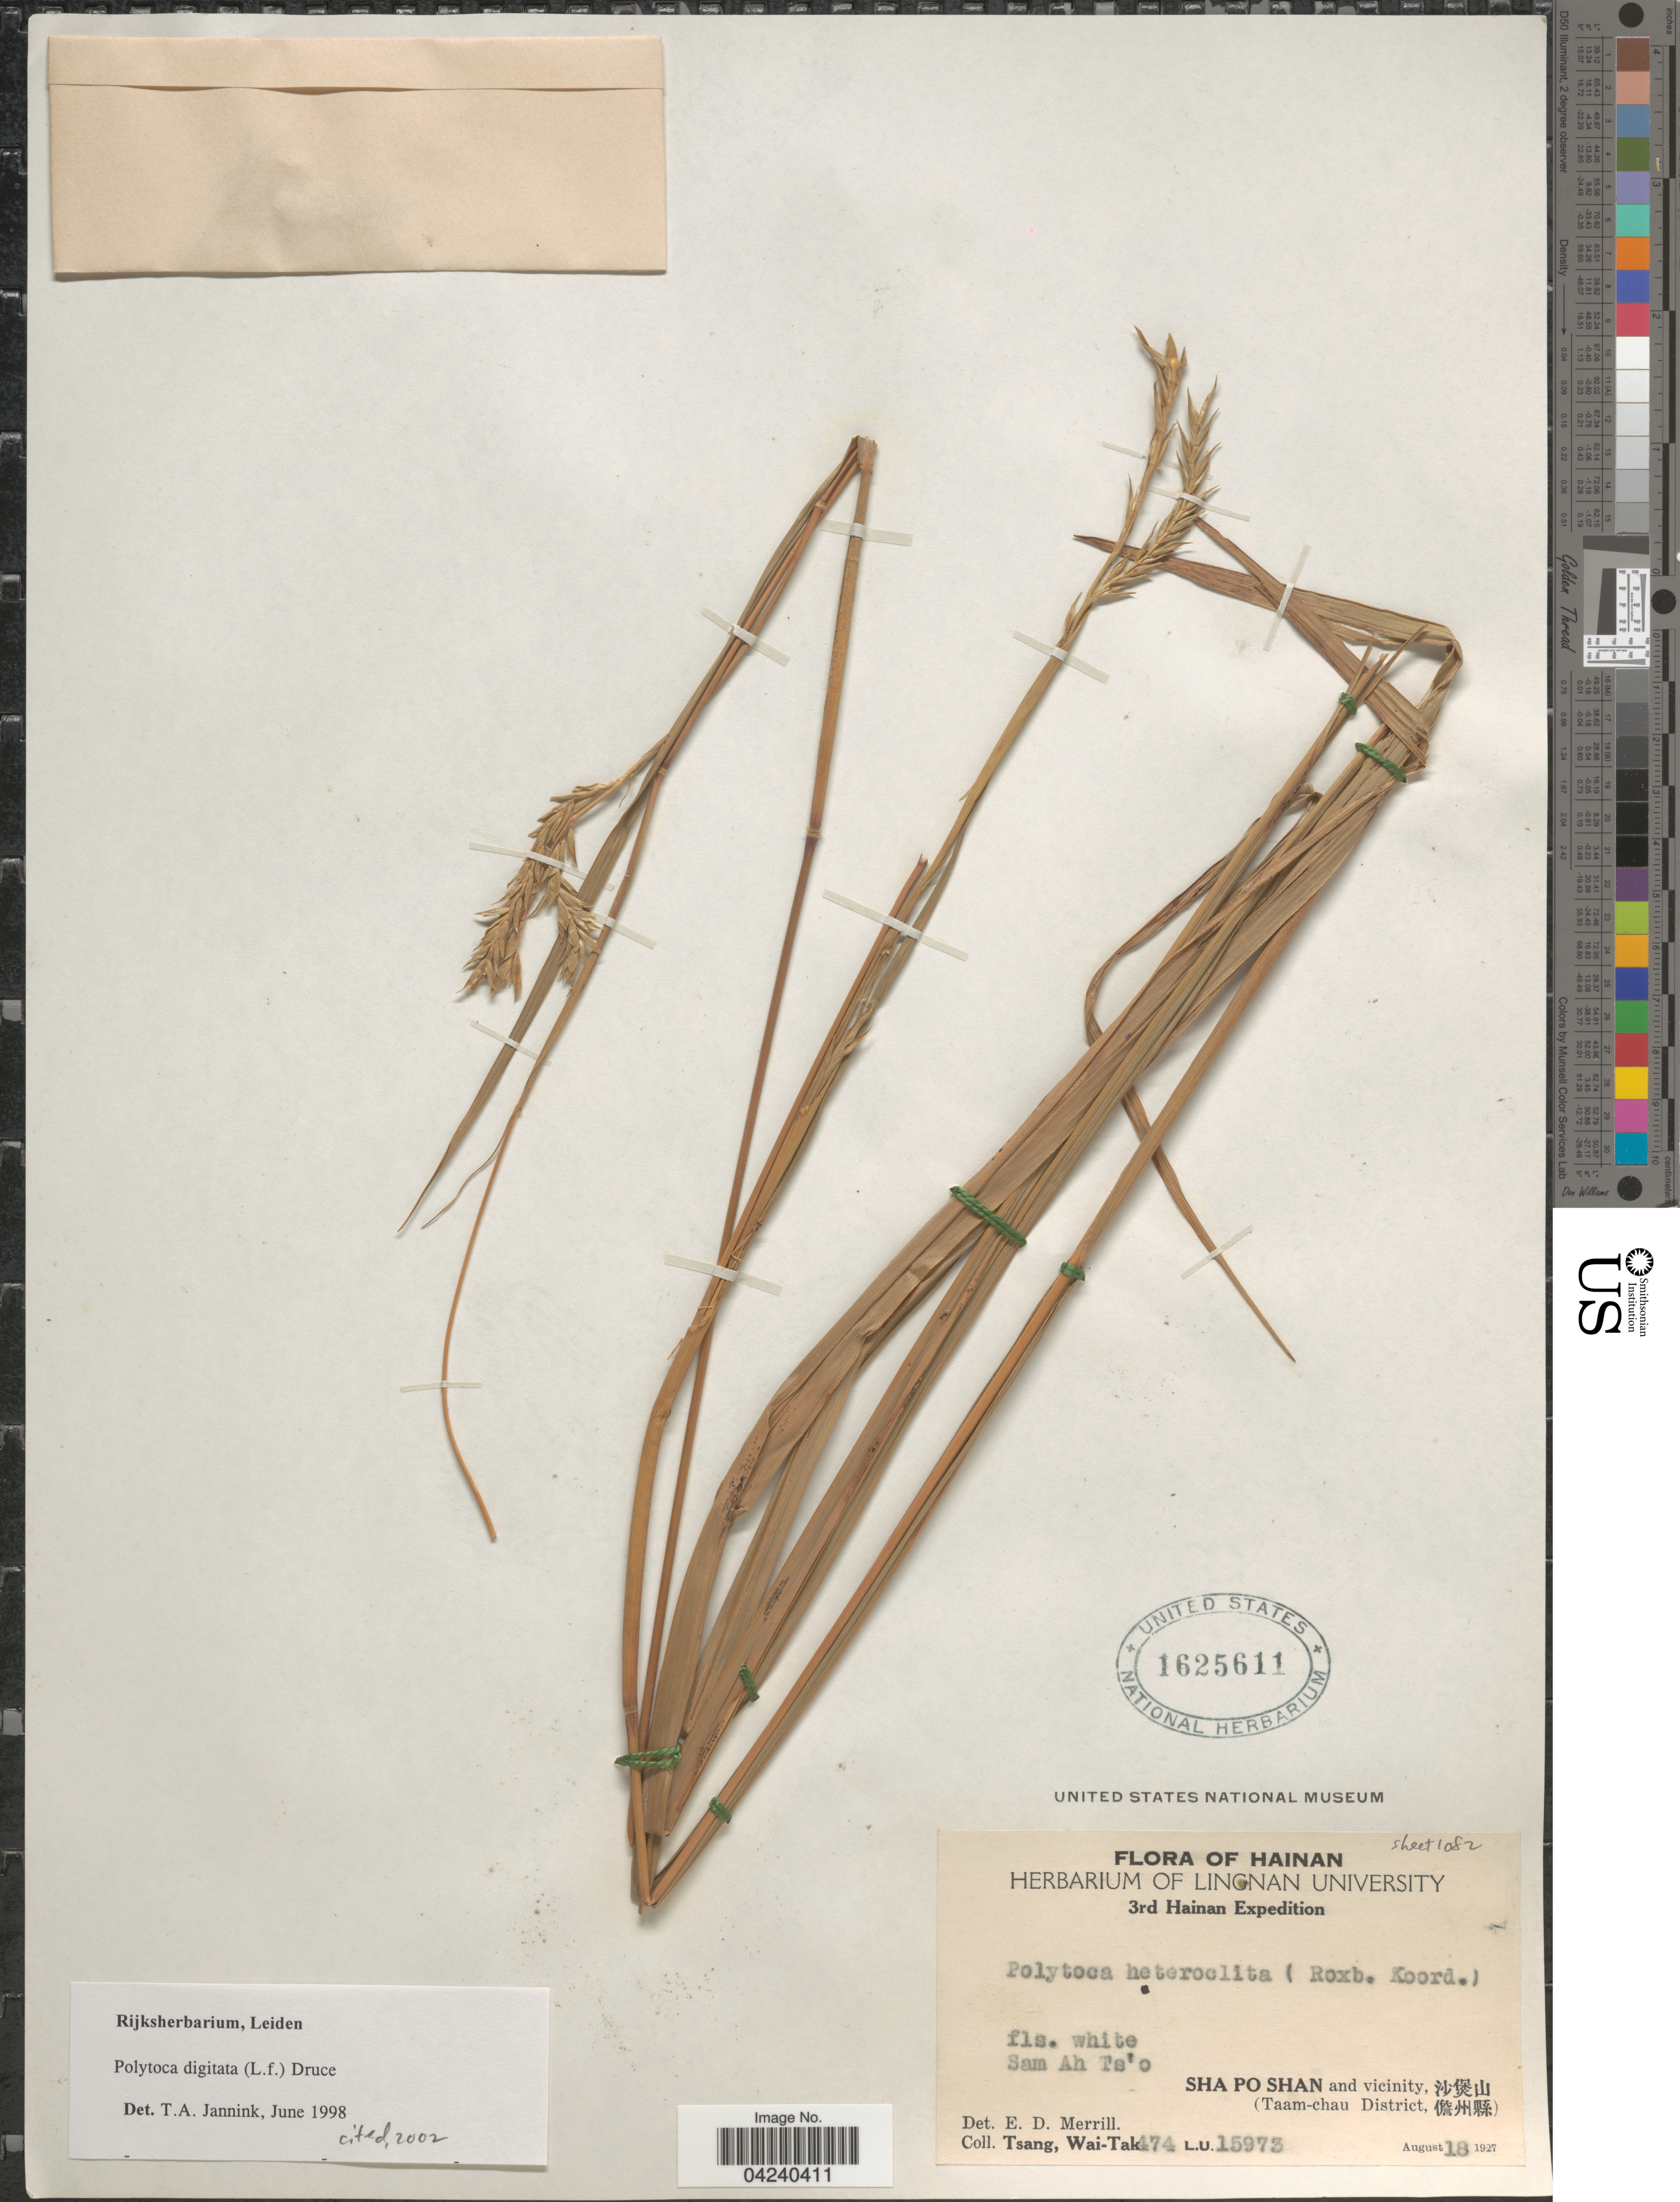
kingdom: Plantae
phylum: Tracheophyta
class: Liliopsida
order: Poales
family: Poaceae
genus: Polytoca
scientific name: Polytoca digitata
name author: (L. f.) Druce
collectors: W. T. Tsang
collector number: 474 L.U. 15973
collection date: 1927-08-18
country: China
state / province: Hainan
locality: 3rd Hainan Expedition. Sam Ah Ts'o. Sha Po Shan and vicinity, X. (Taam-chau District, X).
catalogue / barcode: US 1625611